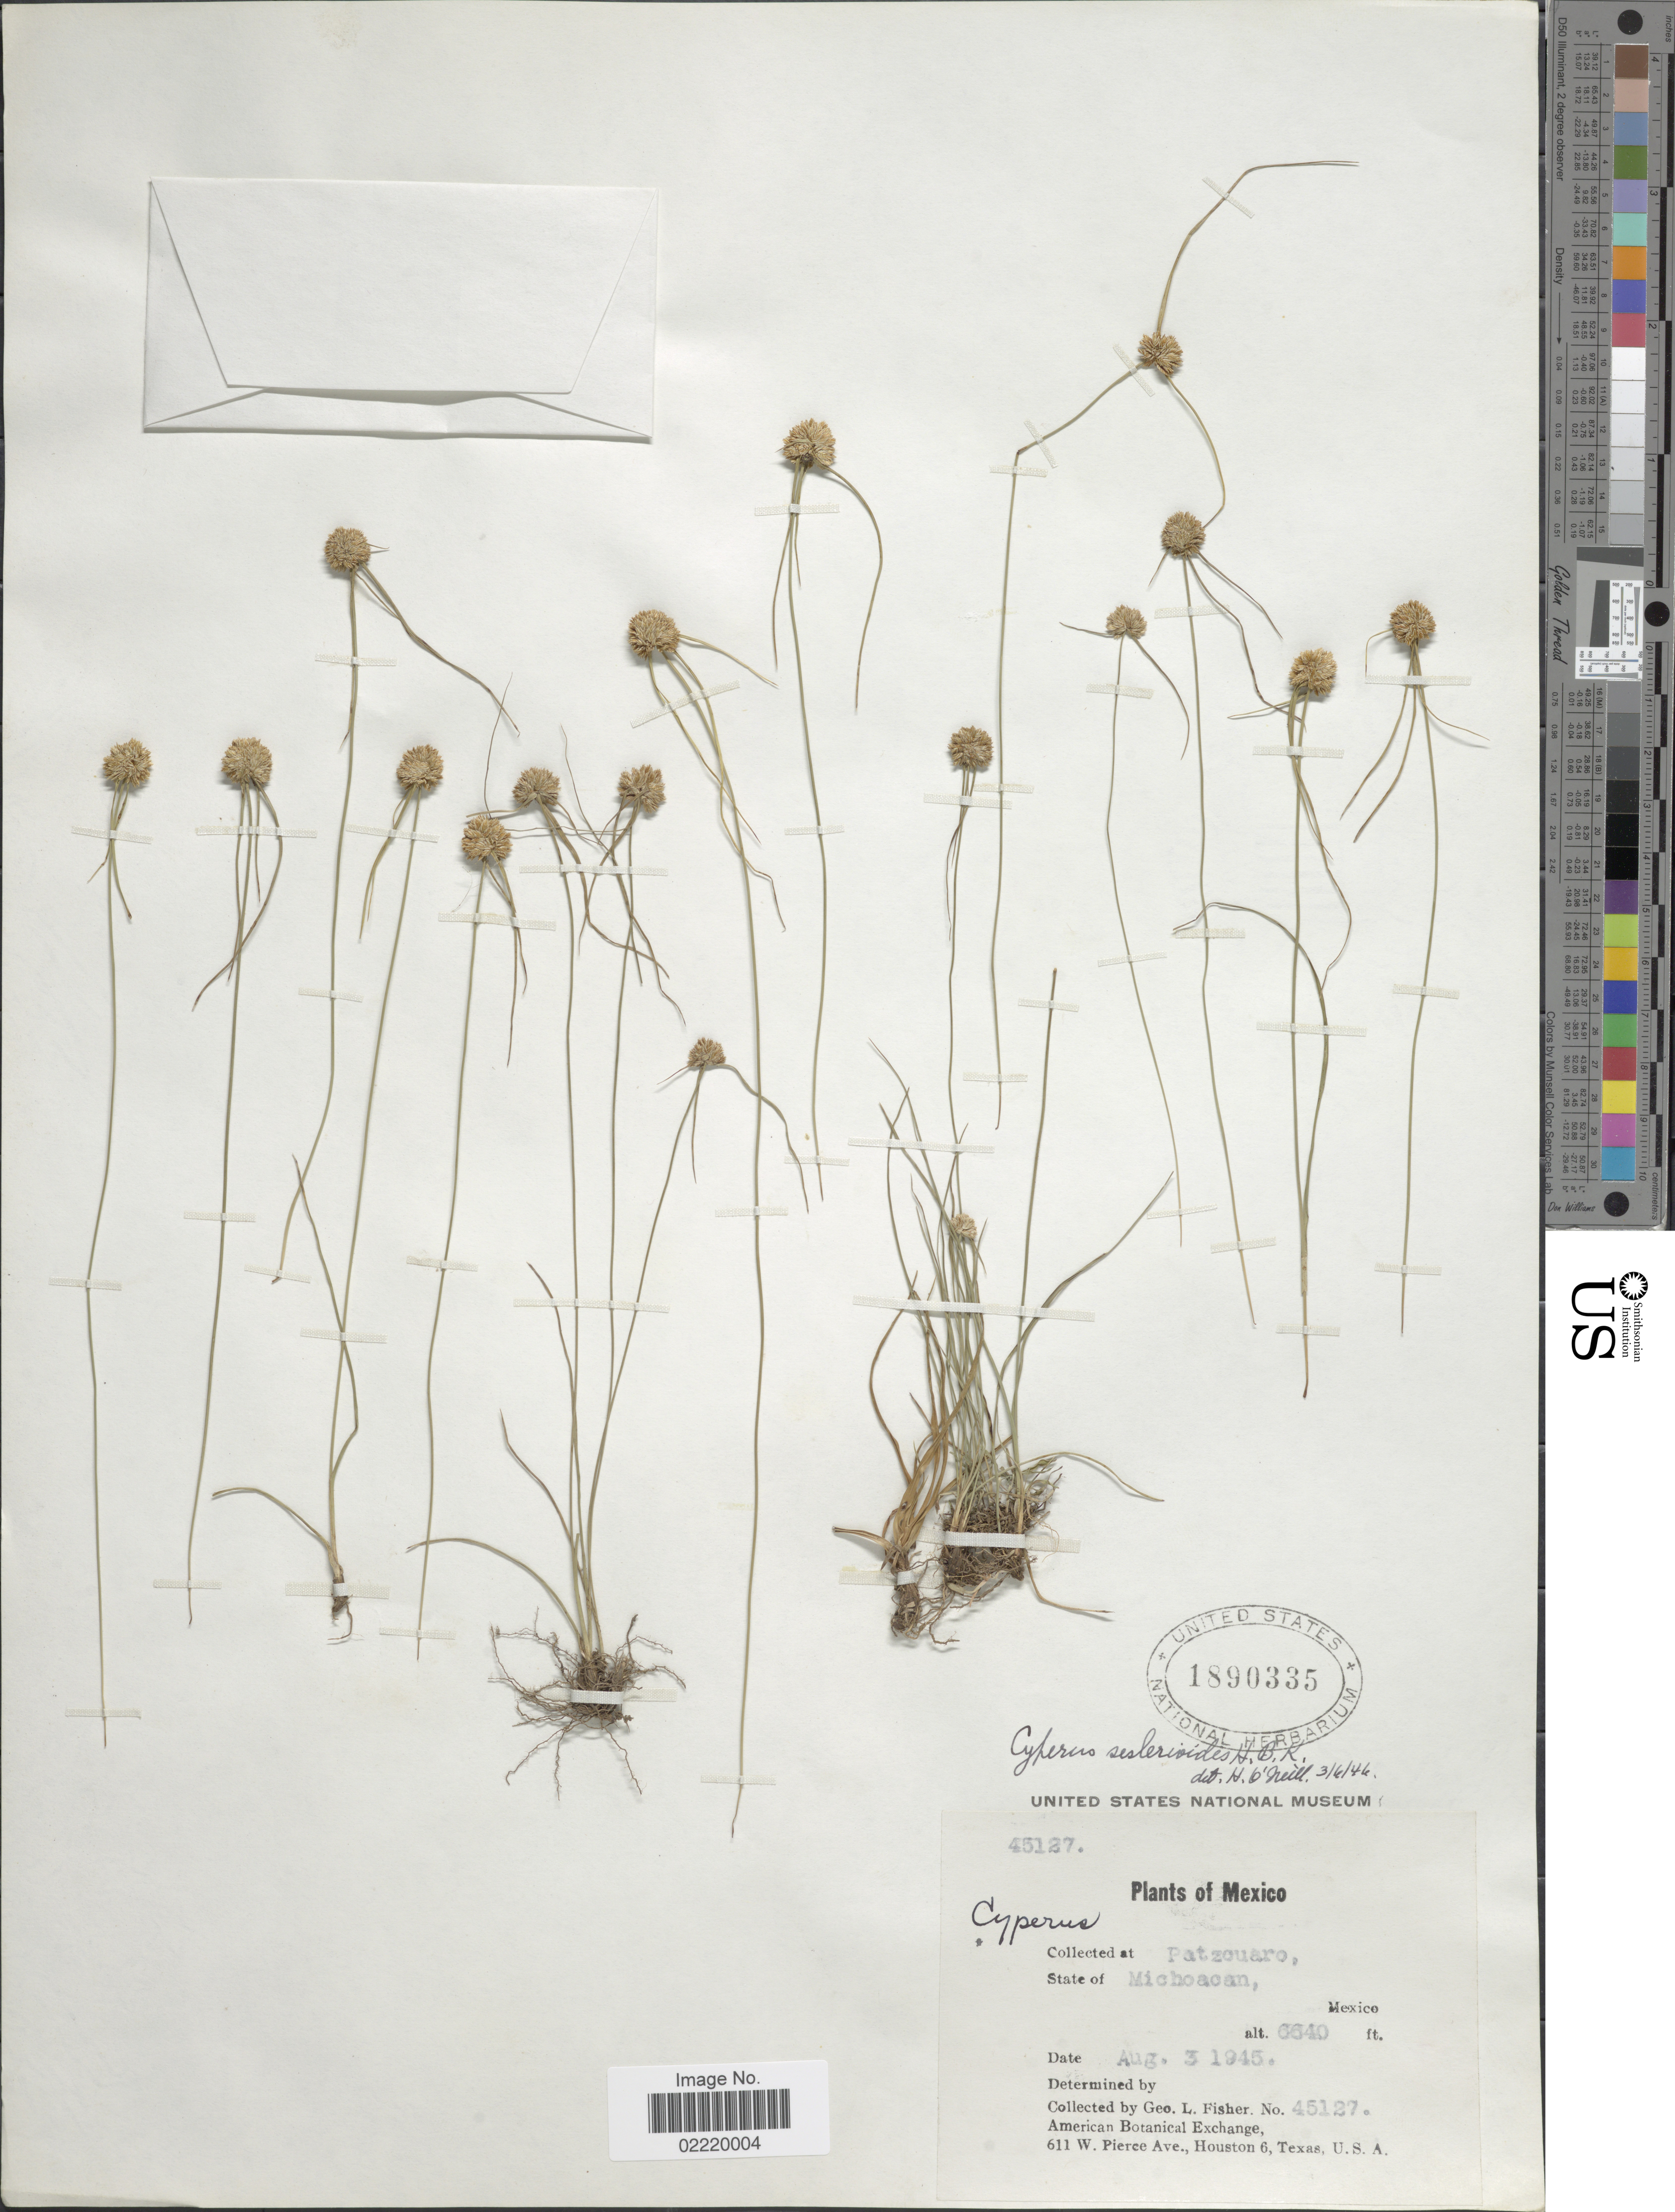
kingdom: Plantae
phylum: Tracheophyta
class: Liliopsida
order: Poales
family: Cyperaceae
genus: Cyperus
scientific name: Cyperus seslerioides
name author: Kunth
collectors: G. L. Fisher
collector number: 45127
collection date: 1945-08-03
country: Mexico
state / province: Michoacán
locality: Patzouaro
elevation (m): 2024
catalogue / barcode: US 1890335